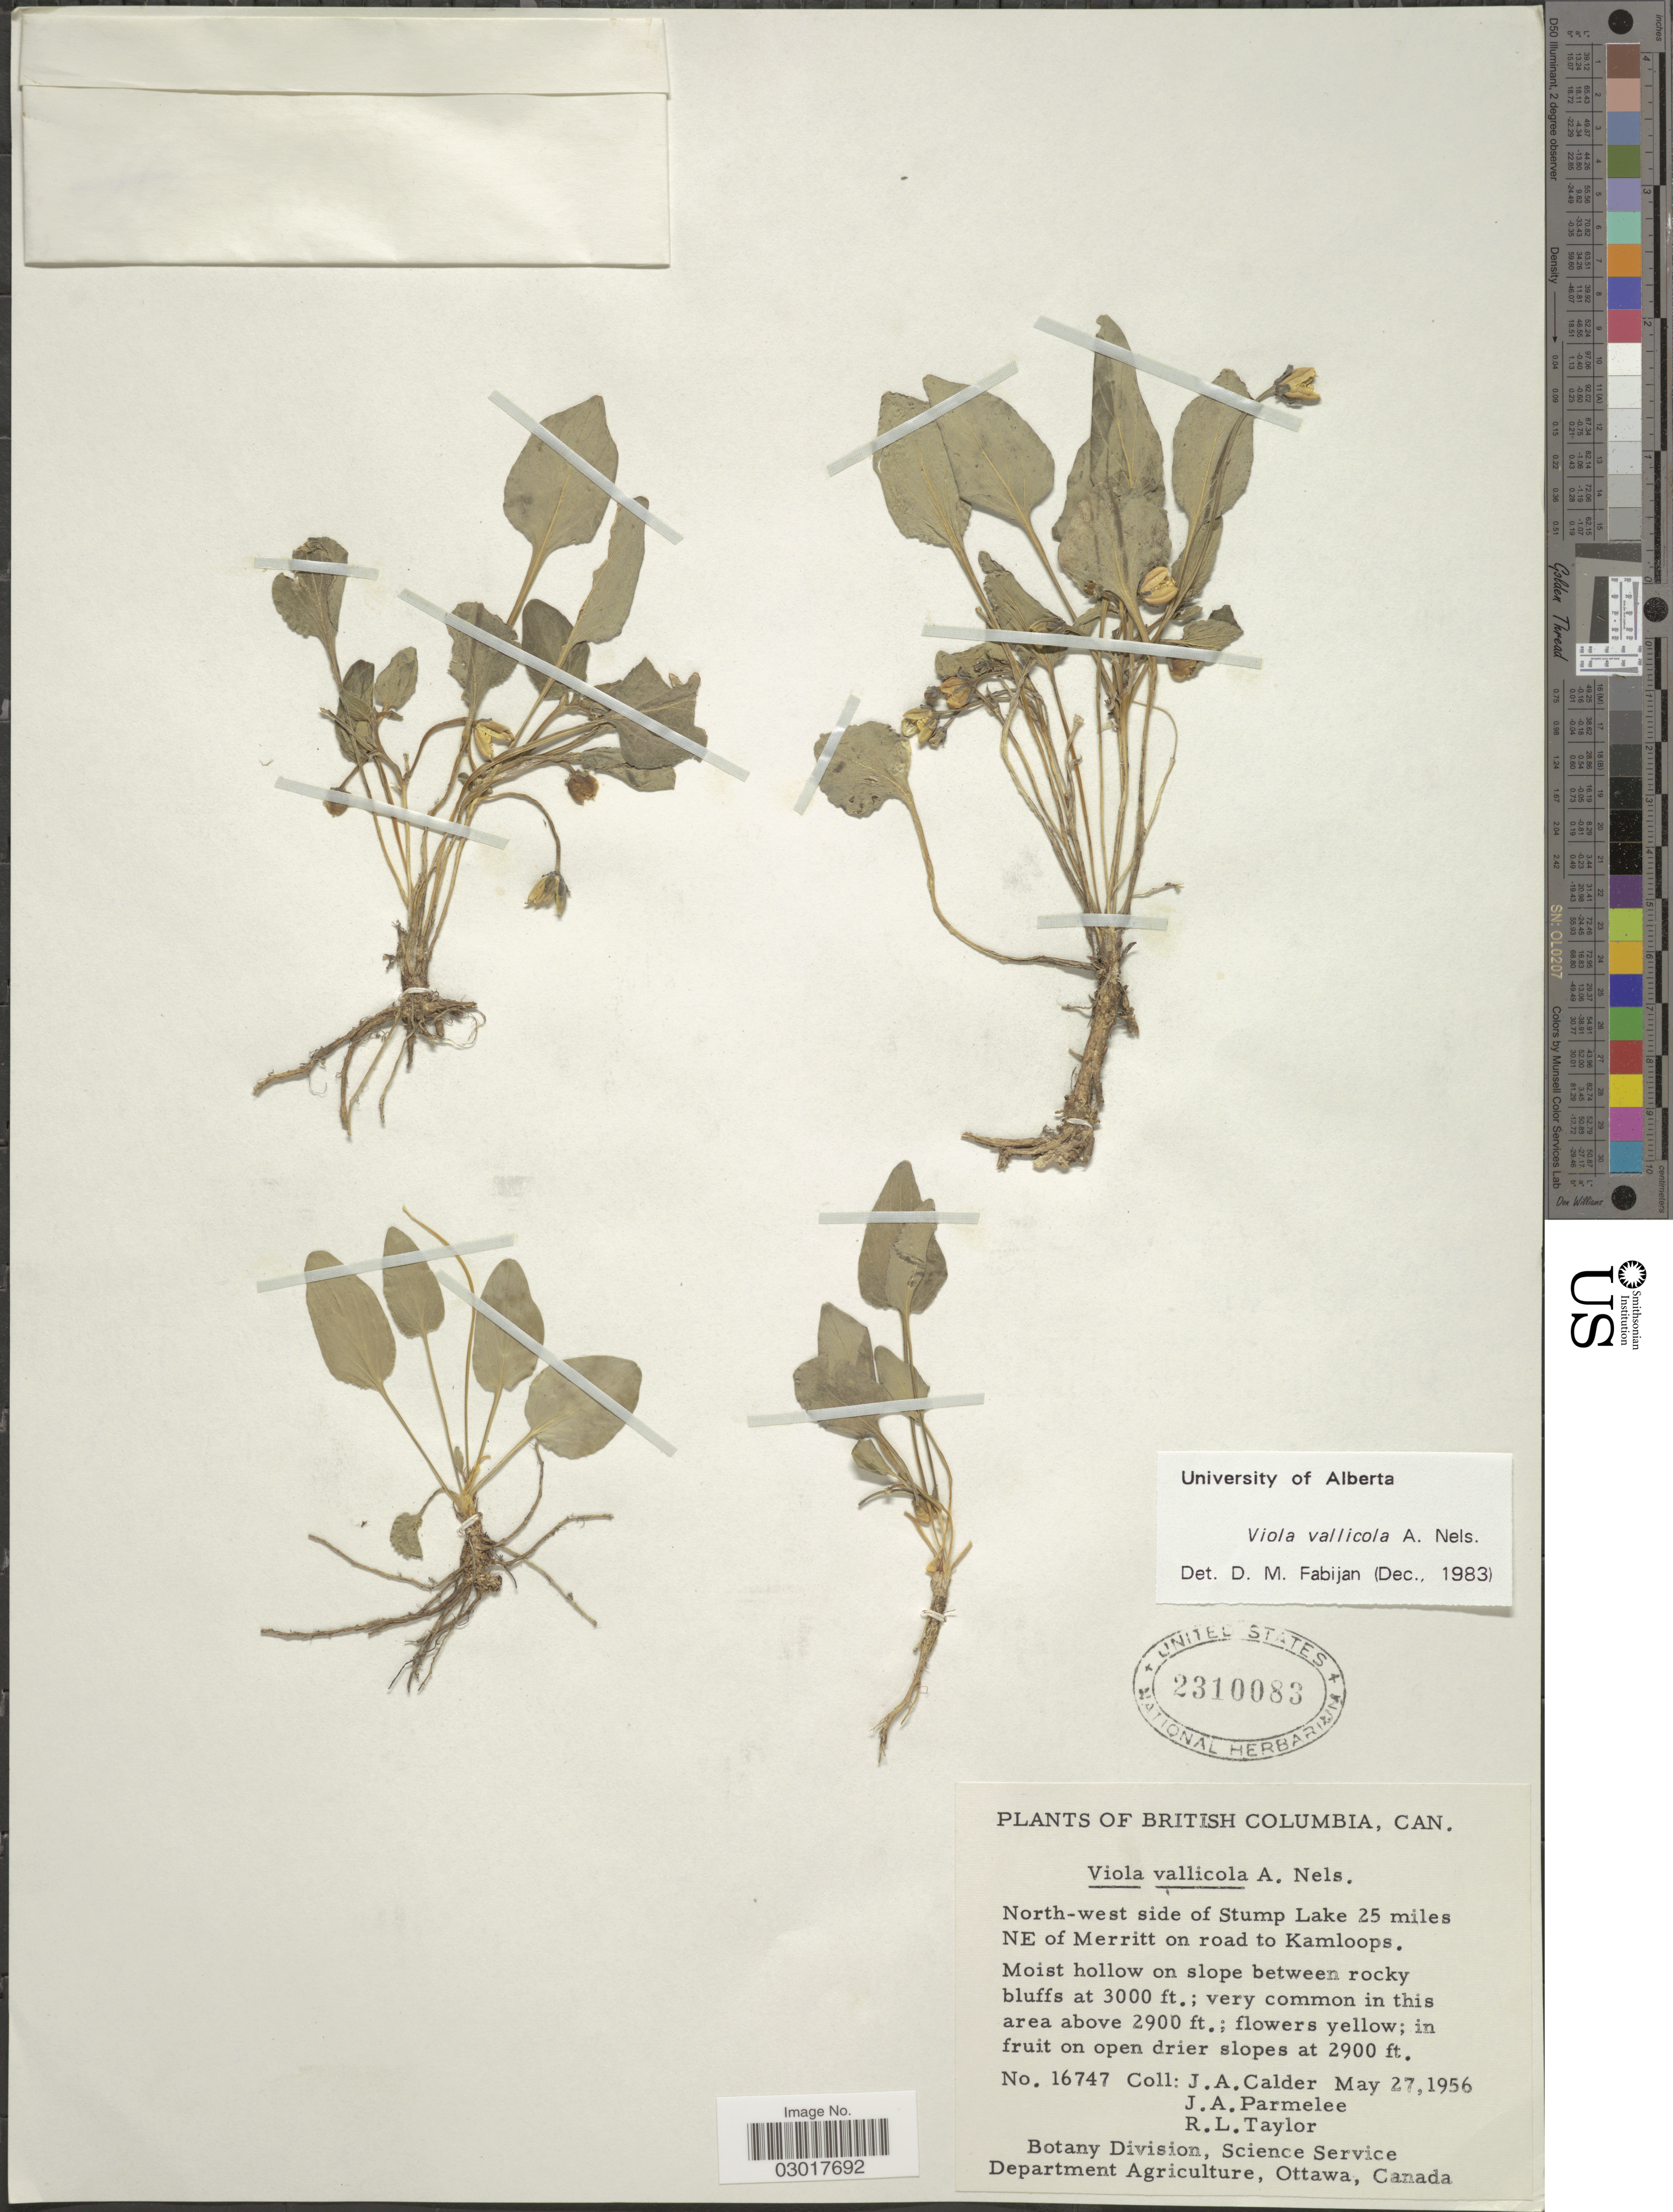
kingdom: Plantae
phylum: Tracheophyta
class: Magnoliopsida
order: Malpighiales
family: Violaceae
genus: Viola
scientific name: Viola vallicola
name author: A. Nelson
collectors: J. A. Calder, J. A. Parmelee & R. Taylor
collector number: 16747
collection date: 1956-05-27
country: Canada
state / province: British Columbia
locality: North-west side of Stump Lake 25 miles NE of Merritt on road to Kamloops.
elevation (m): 884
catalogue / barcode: US 2310083